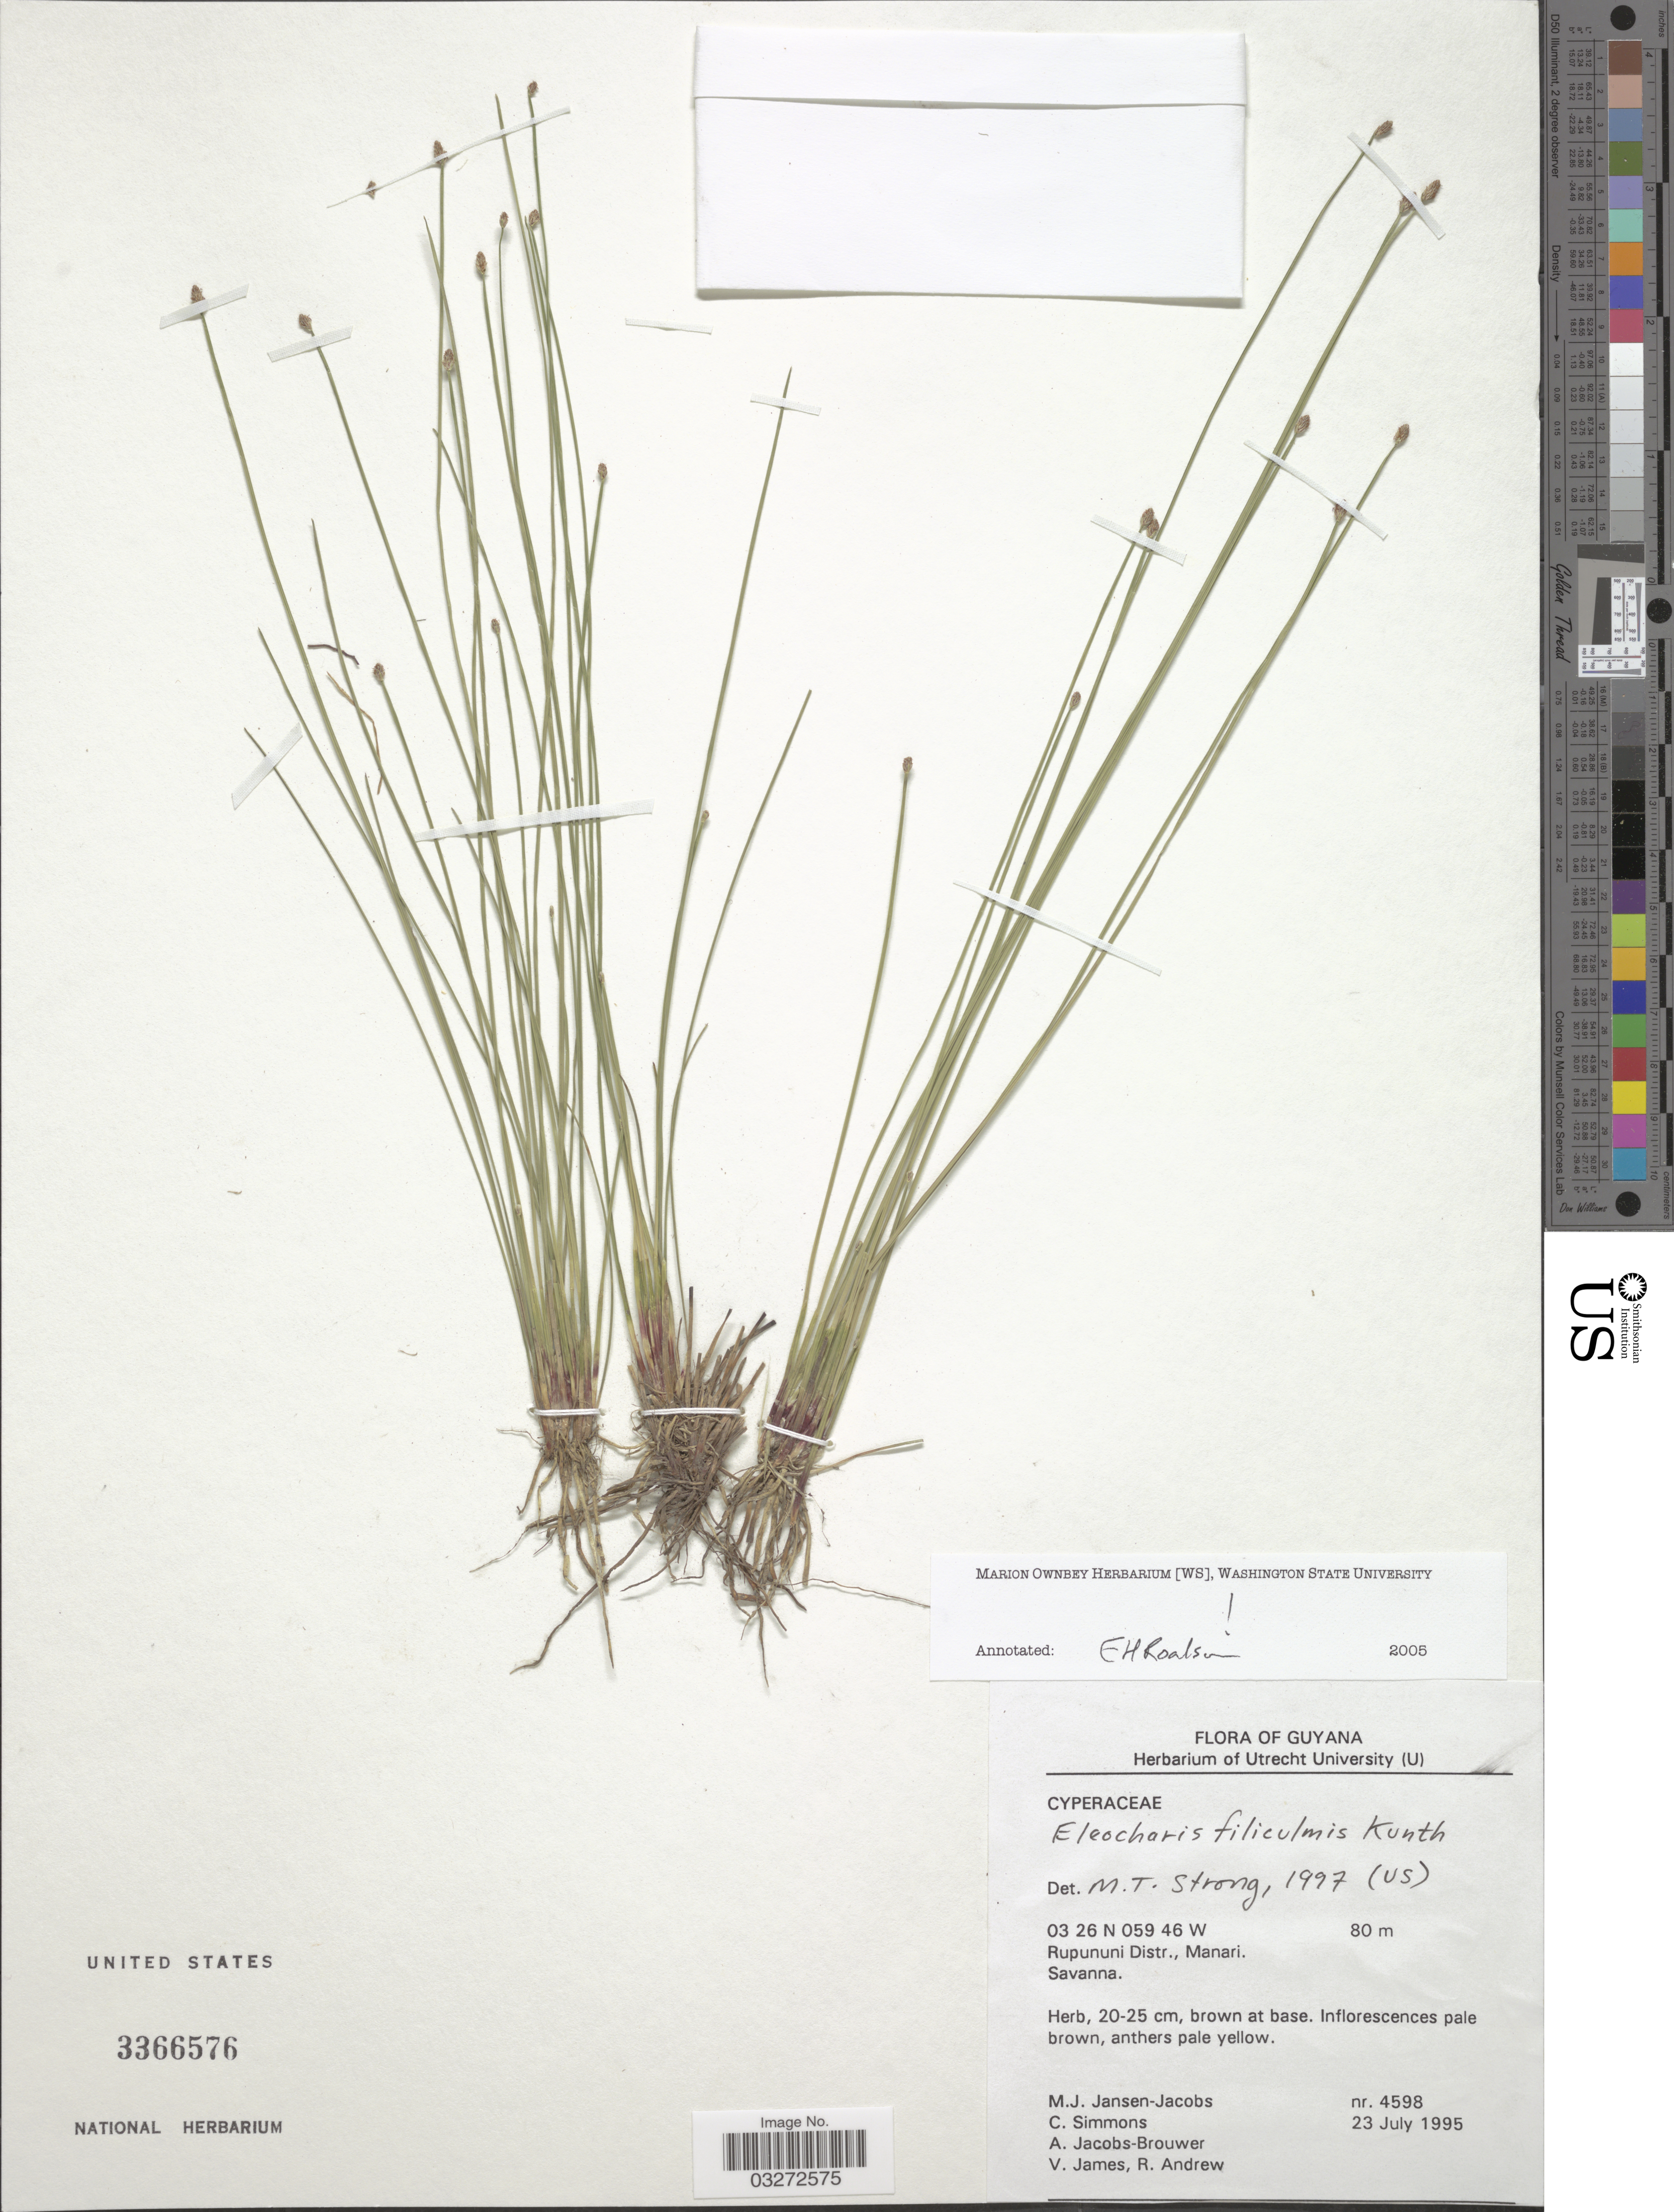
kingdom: Plantae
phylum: Tracheophyta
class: Liliopsida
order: Poales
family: Cyperaceae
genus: Eleocharis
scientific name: Eleocharis filiculmis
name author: Kunth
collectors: M. J. Jansen-Jacobs, C. Simmons, A. Jacobs-Brouwer, V. James & R. Andrew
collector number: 4598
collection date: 1995-07-23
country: Guyana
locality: Rupununi Distr., Manari.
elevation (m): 80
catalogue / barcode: US 3366576